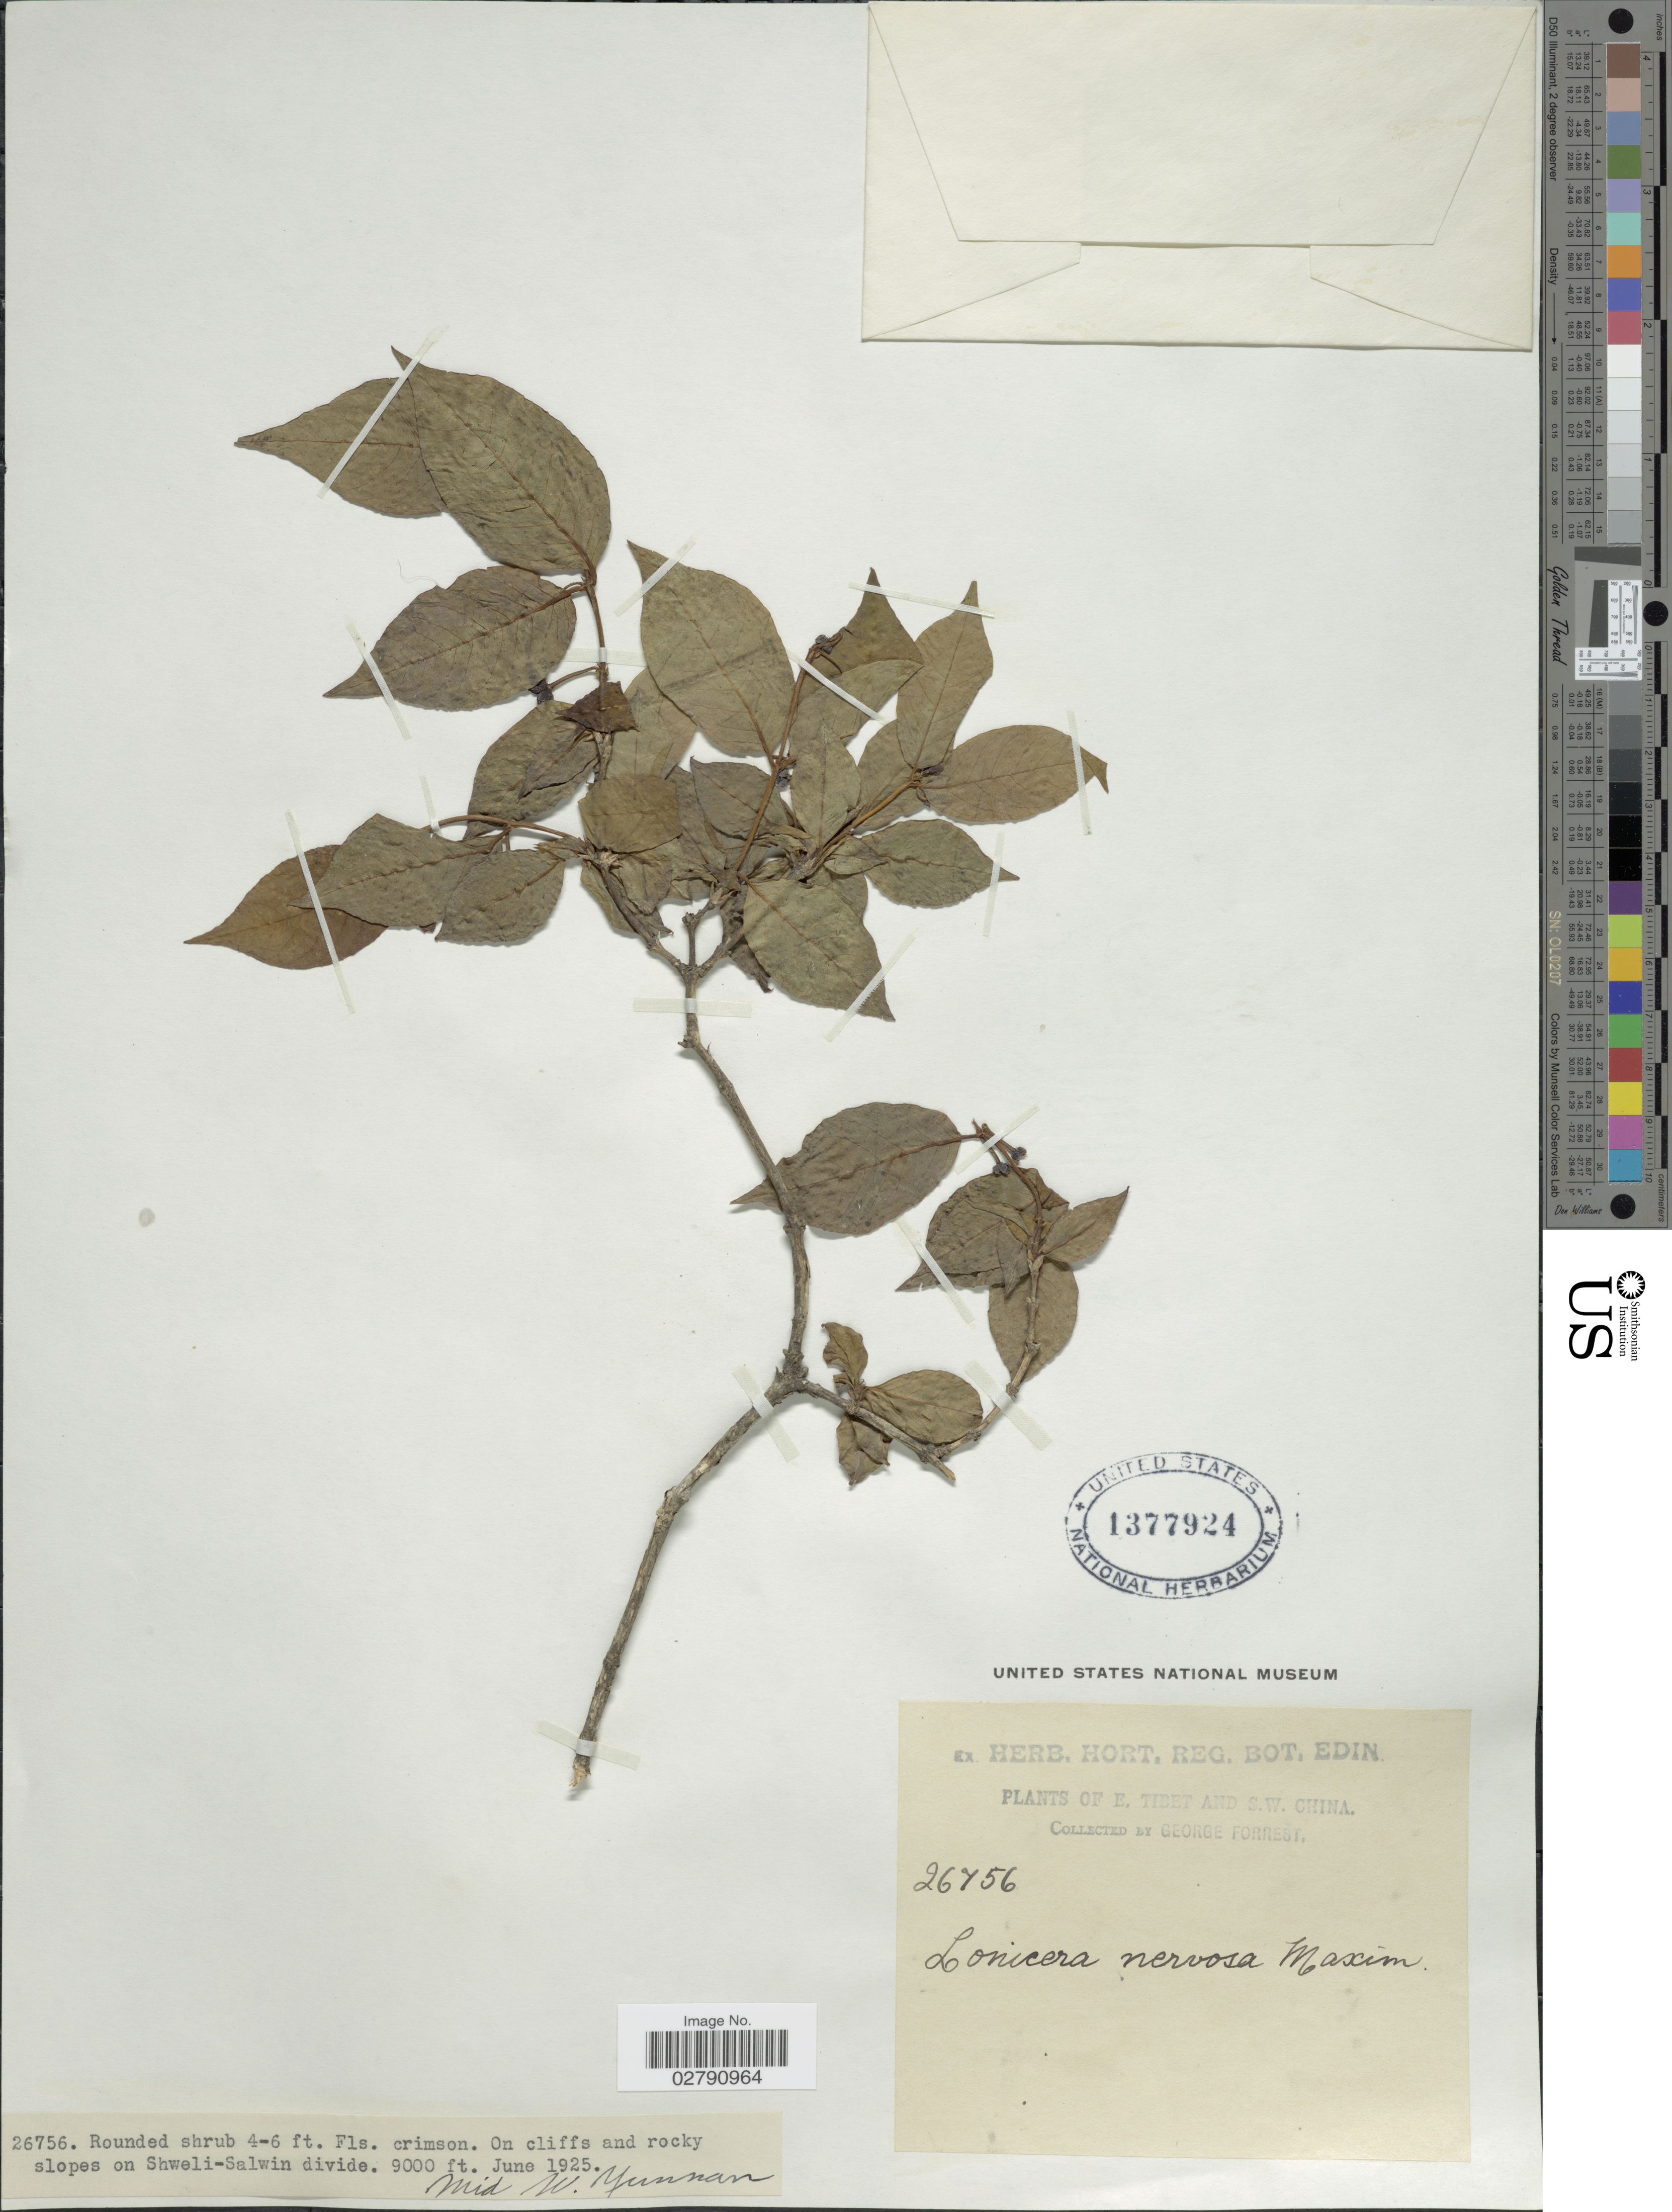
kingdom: Plantae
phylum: Tracheophyta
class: Magnoliopsida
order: Dipsacales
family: Caprifoliaceae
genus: Lonicera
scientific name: Lonicera nervosa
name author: Maxim.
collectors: G. Forrest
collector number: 26756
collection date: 1925-06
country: China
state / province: Yunnan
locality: E. Tibet and S.W. China. On cliffs and rocky slopes on Shweli-Salwin divide. Mid W. Yunnan.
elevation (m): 2743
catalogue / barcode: US 1377924